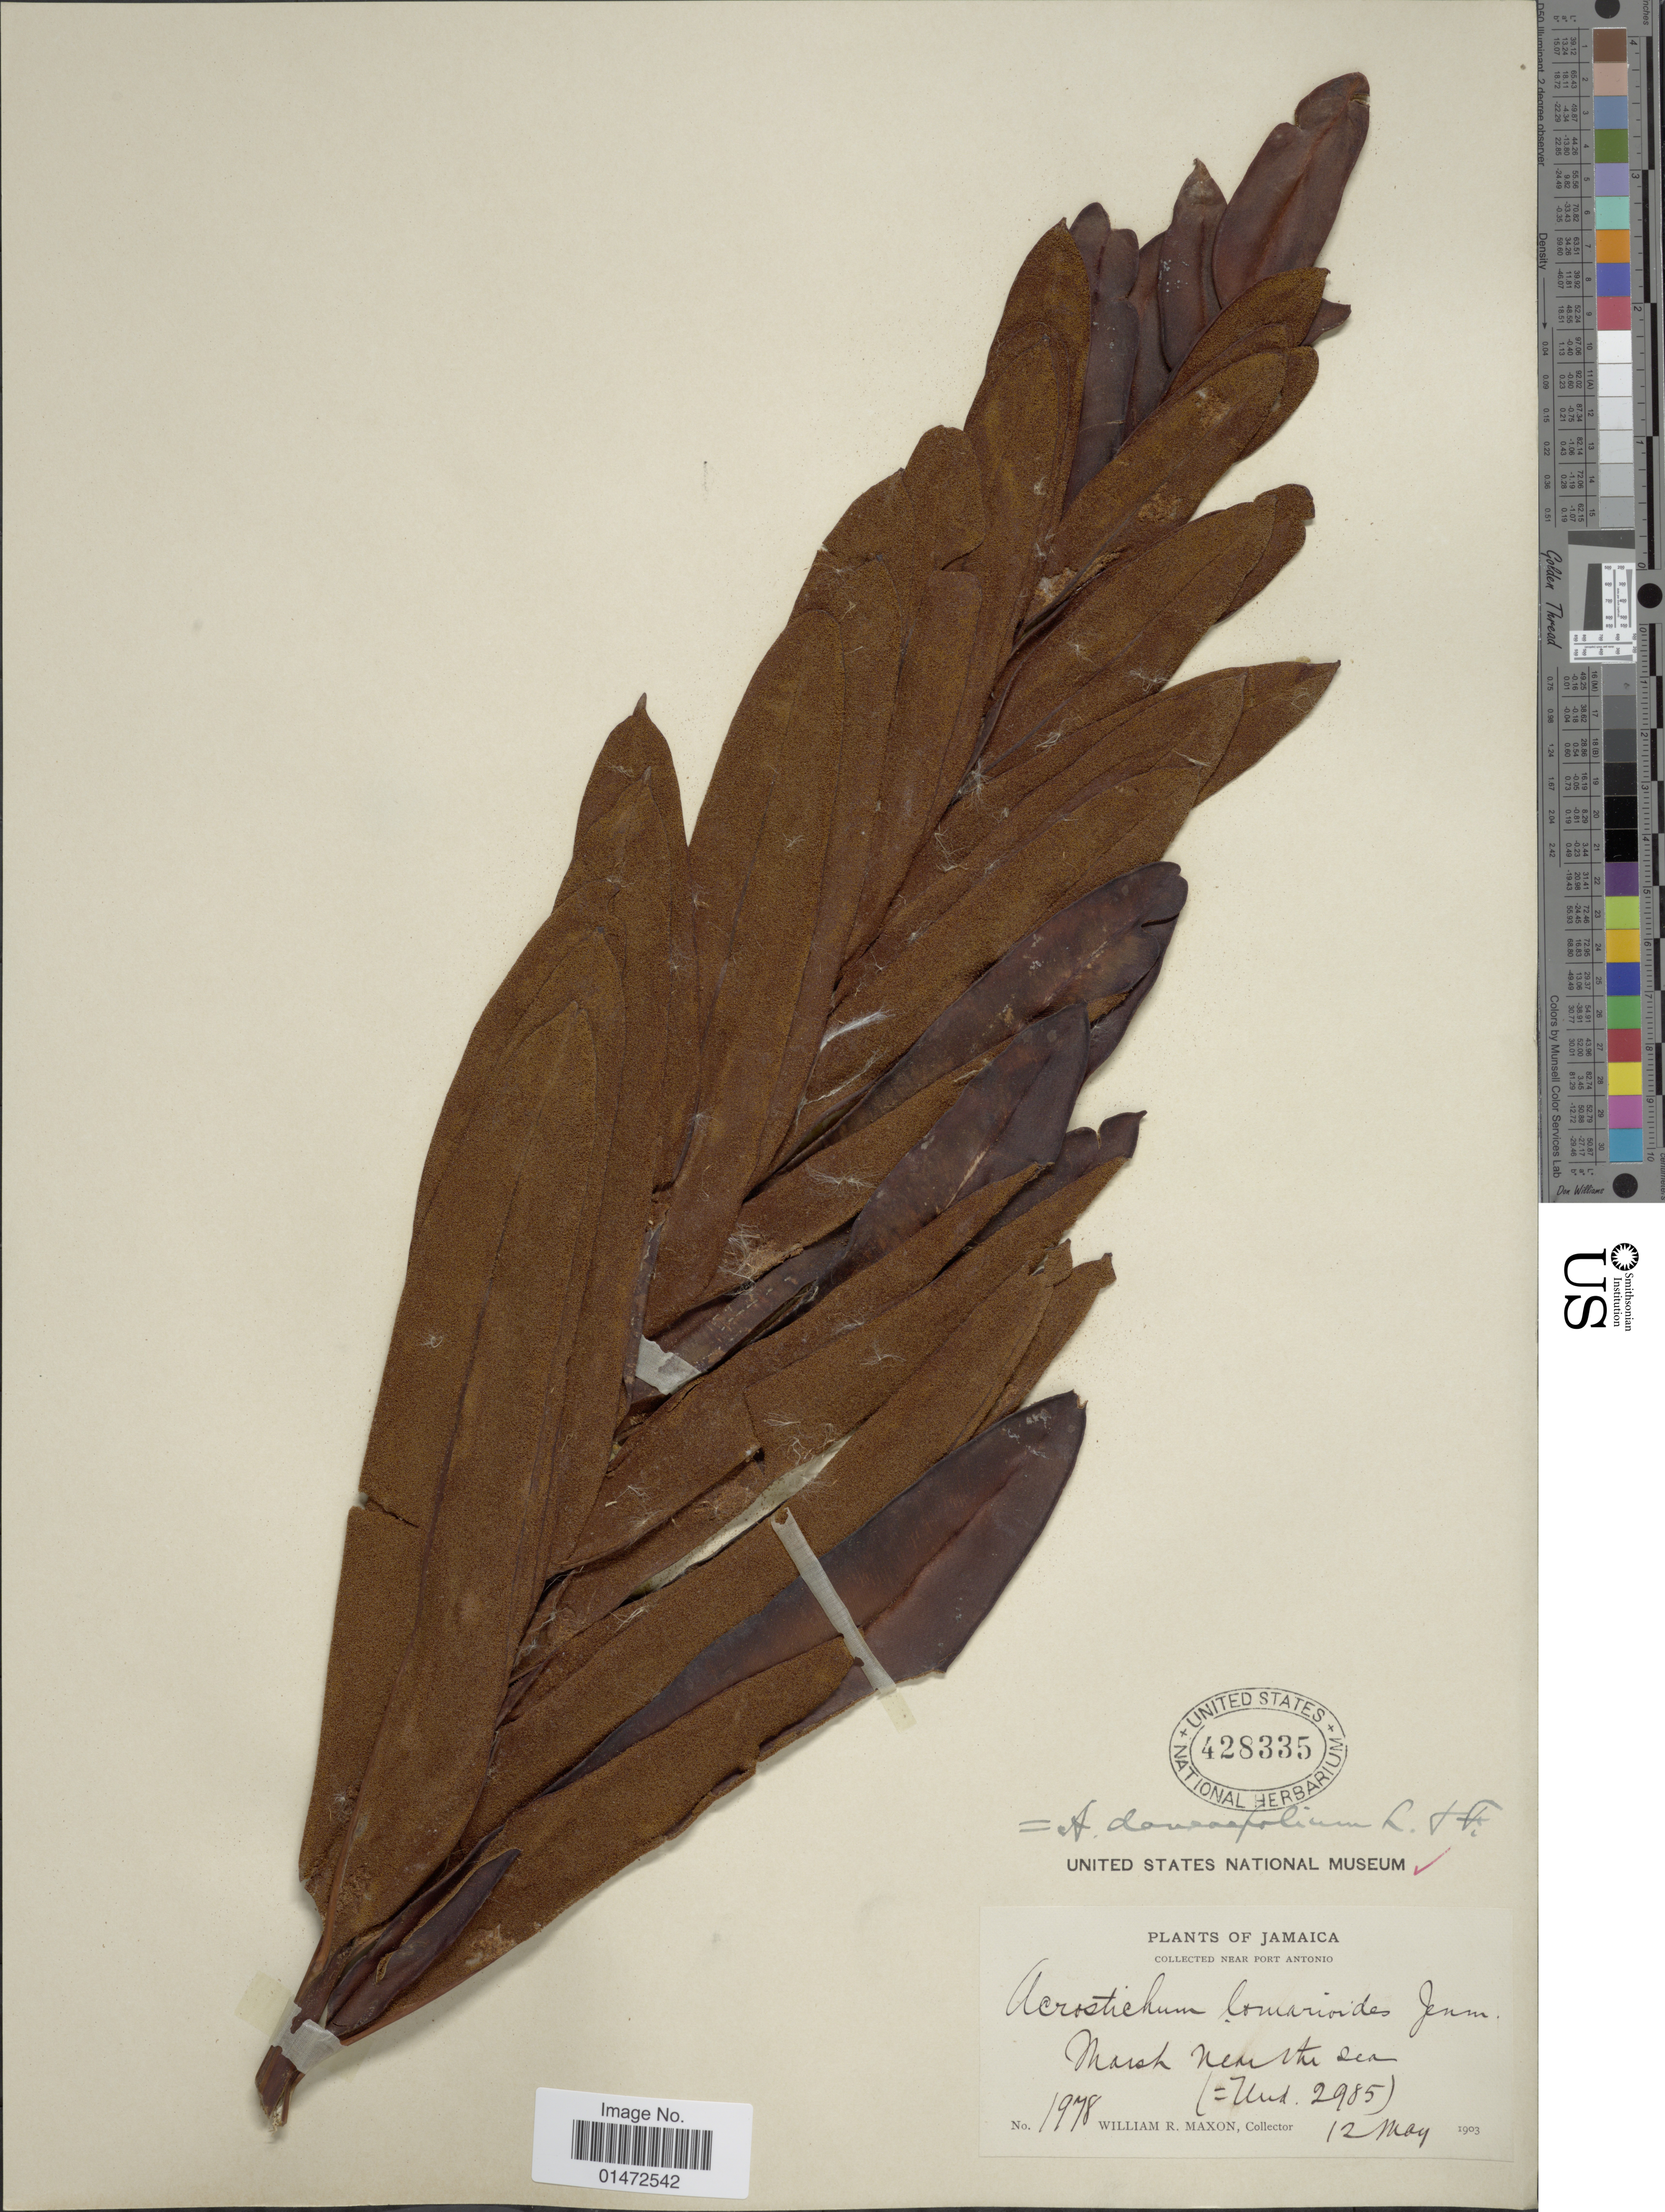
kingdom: Plantae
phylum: Tracheophyta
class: Polypodiopsida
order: Polypodiales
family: Pteridaceae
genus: Acrostichum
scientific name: Acrostichum danaeifolium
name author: Langsd. & Fisch.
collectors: W. R. Maxon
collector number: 1978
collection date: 1903-05-12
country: Jamaica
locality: Near Port Antonio. Marsh near the sea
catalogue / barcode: US 428335